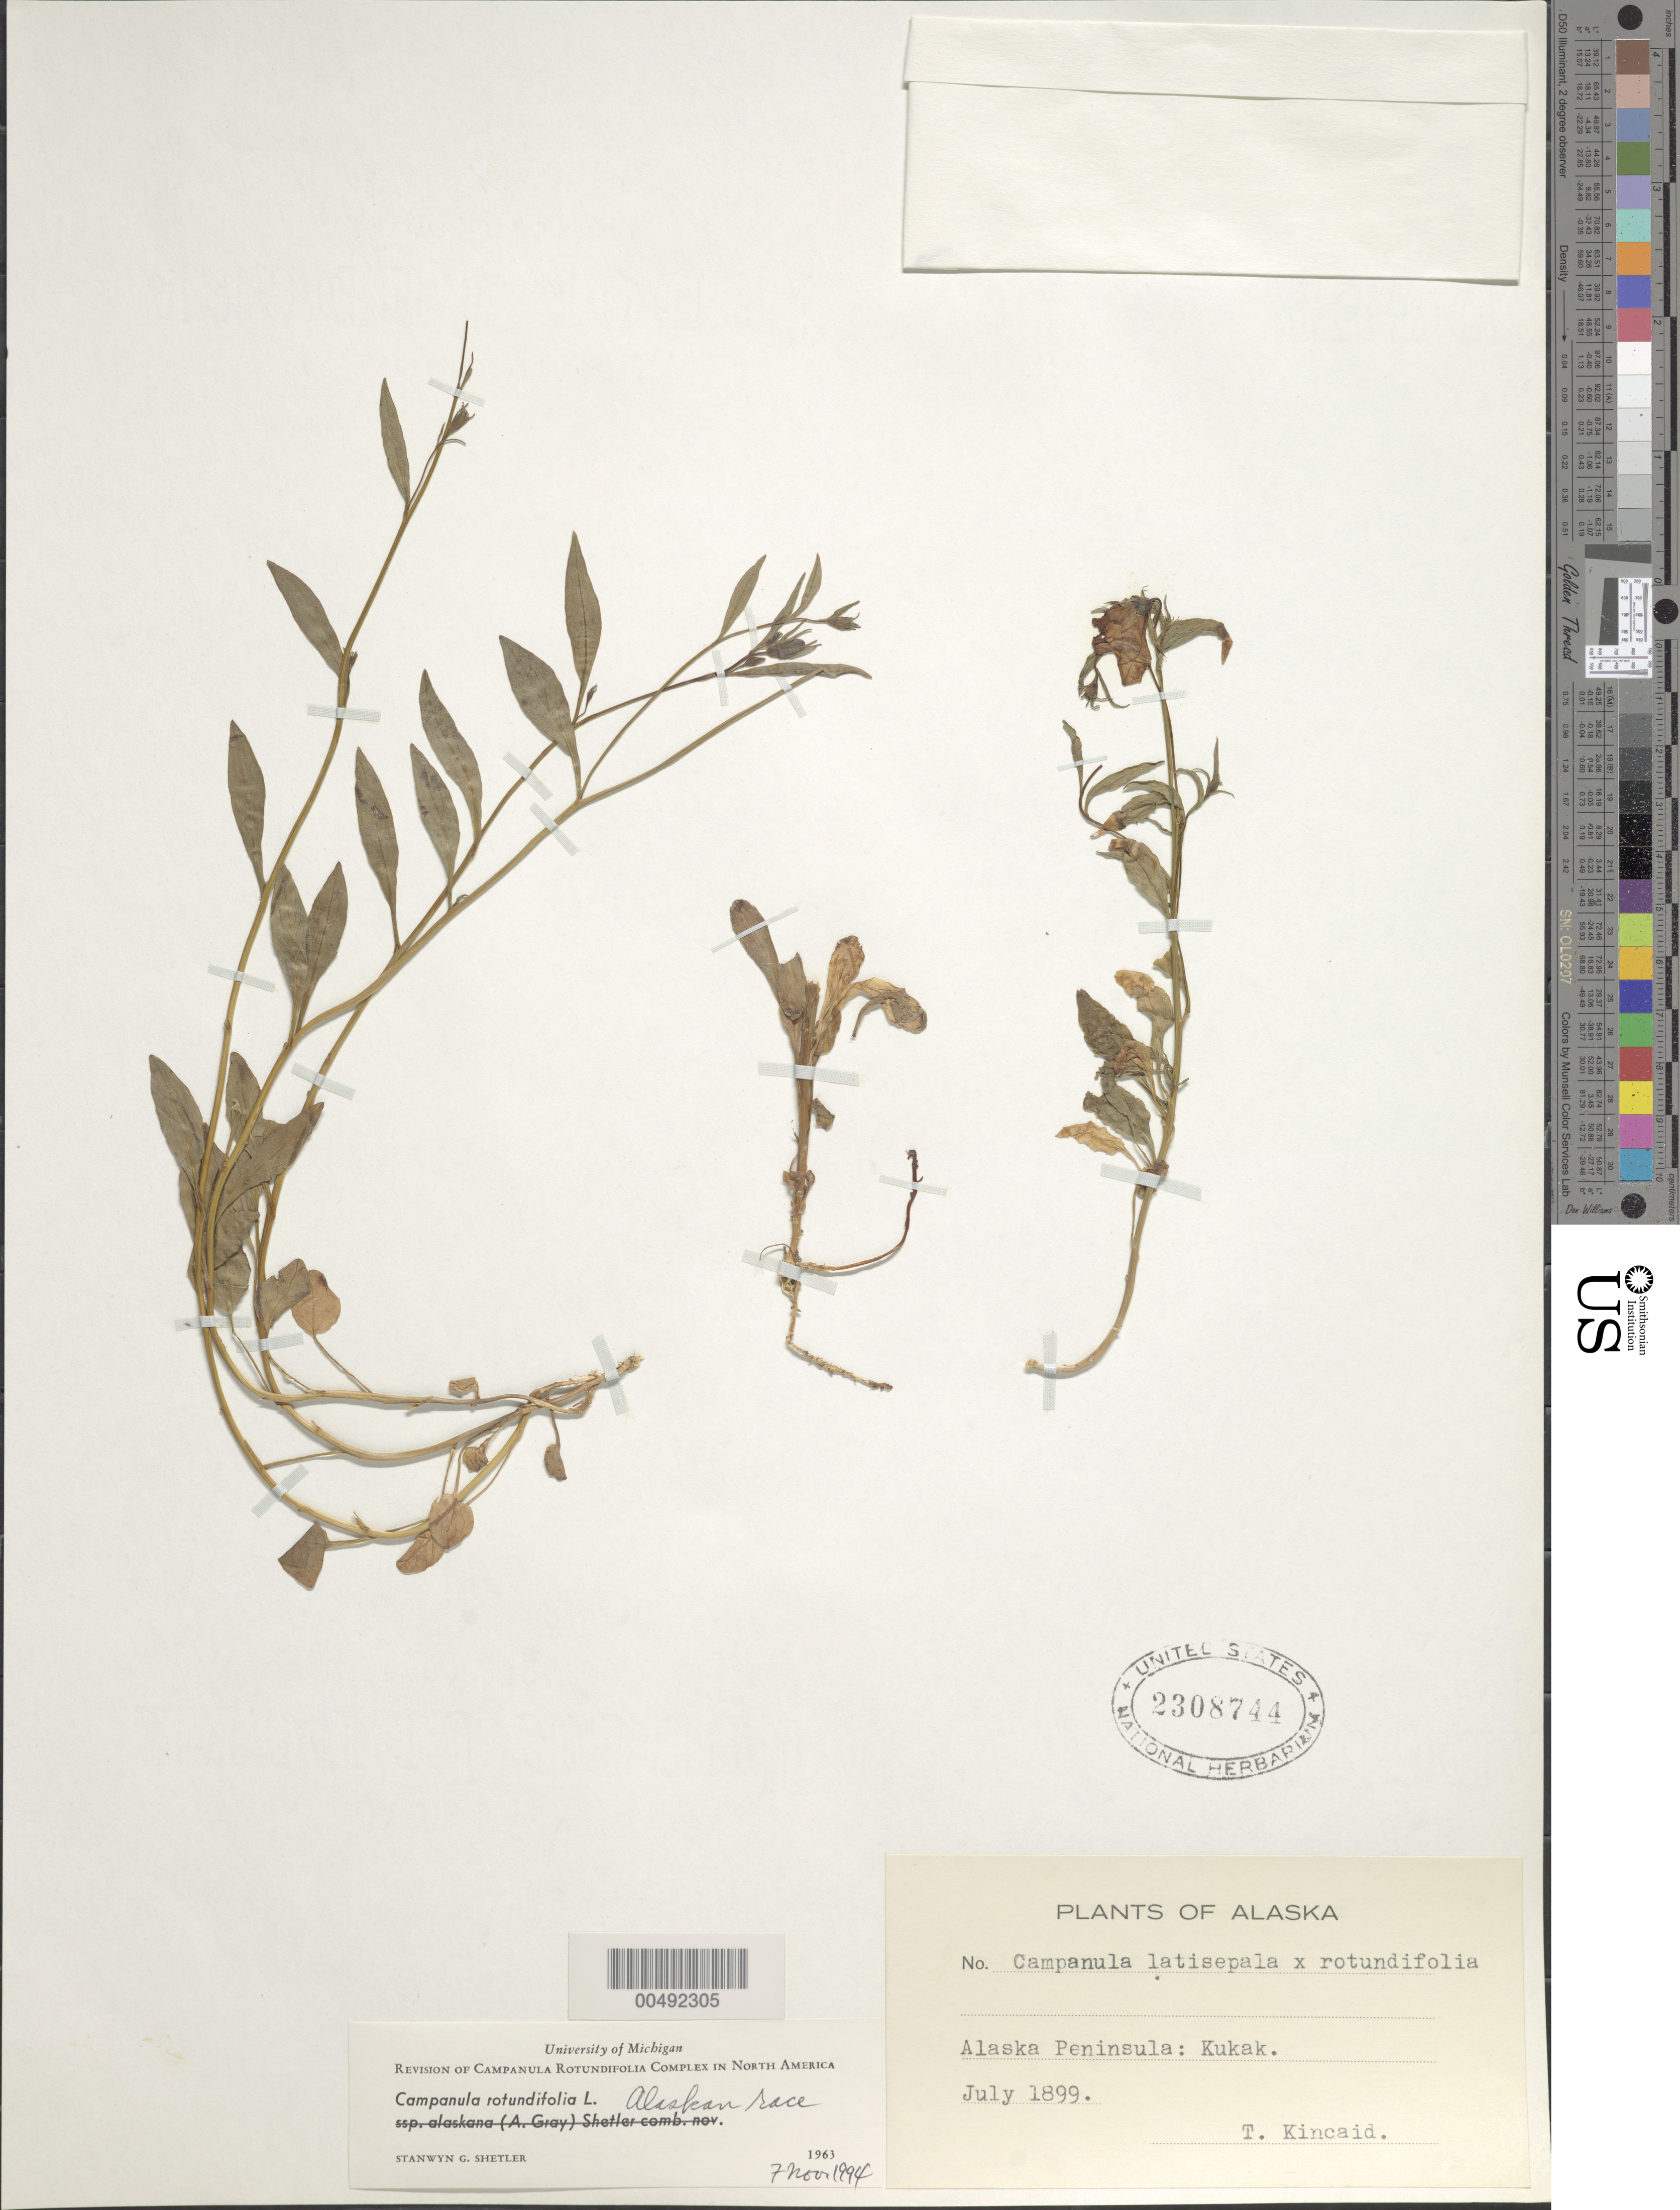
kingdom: Plantae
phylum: Tracheophyta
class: Magnoliopsida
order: Asterales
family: Campanulaceae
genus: Campanula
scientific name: Campanula rotundifolia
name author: L.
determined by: Shetler, Stanwyn G., (US), NMNH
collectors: T. C. Kincaid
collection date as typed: Jul 1899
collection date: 1899-07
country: United States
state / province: Alaska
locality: Alaska Peninsula, Kukak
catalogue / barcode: US 2308744